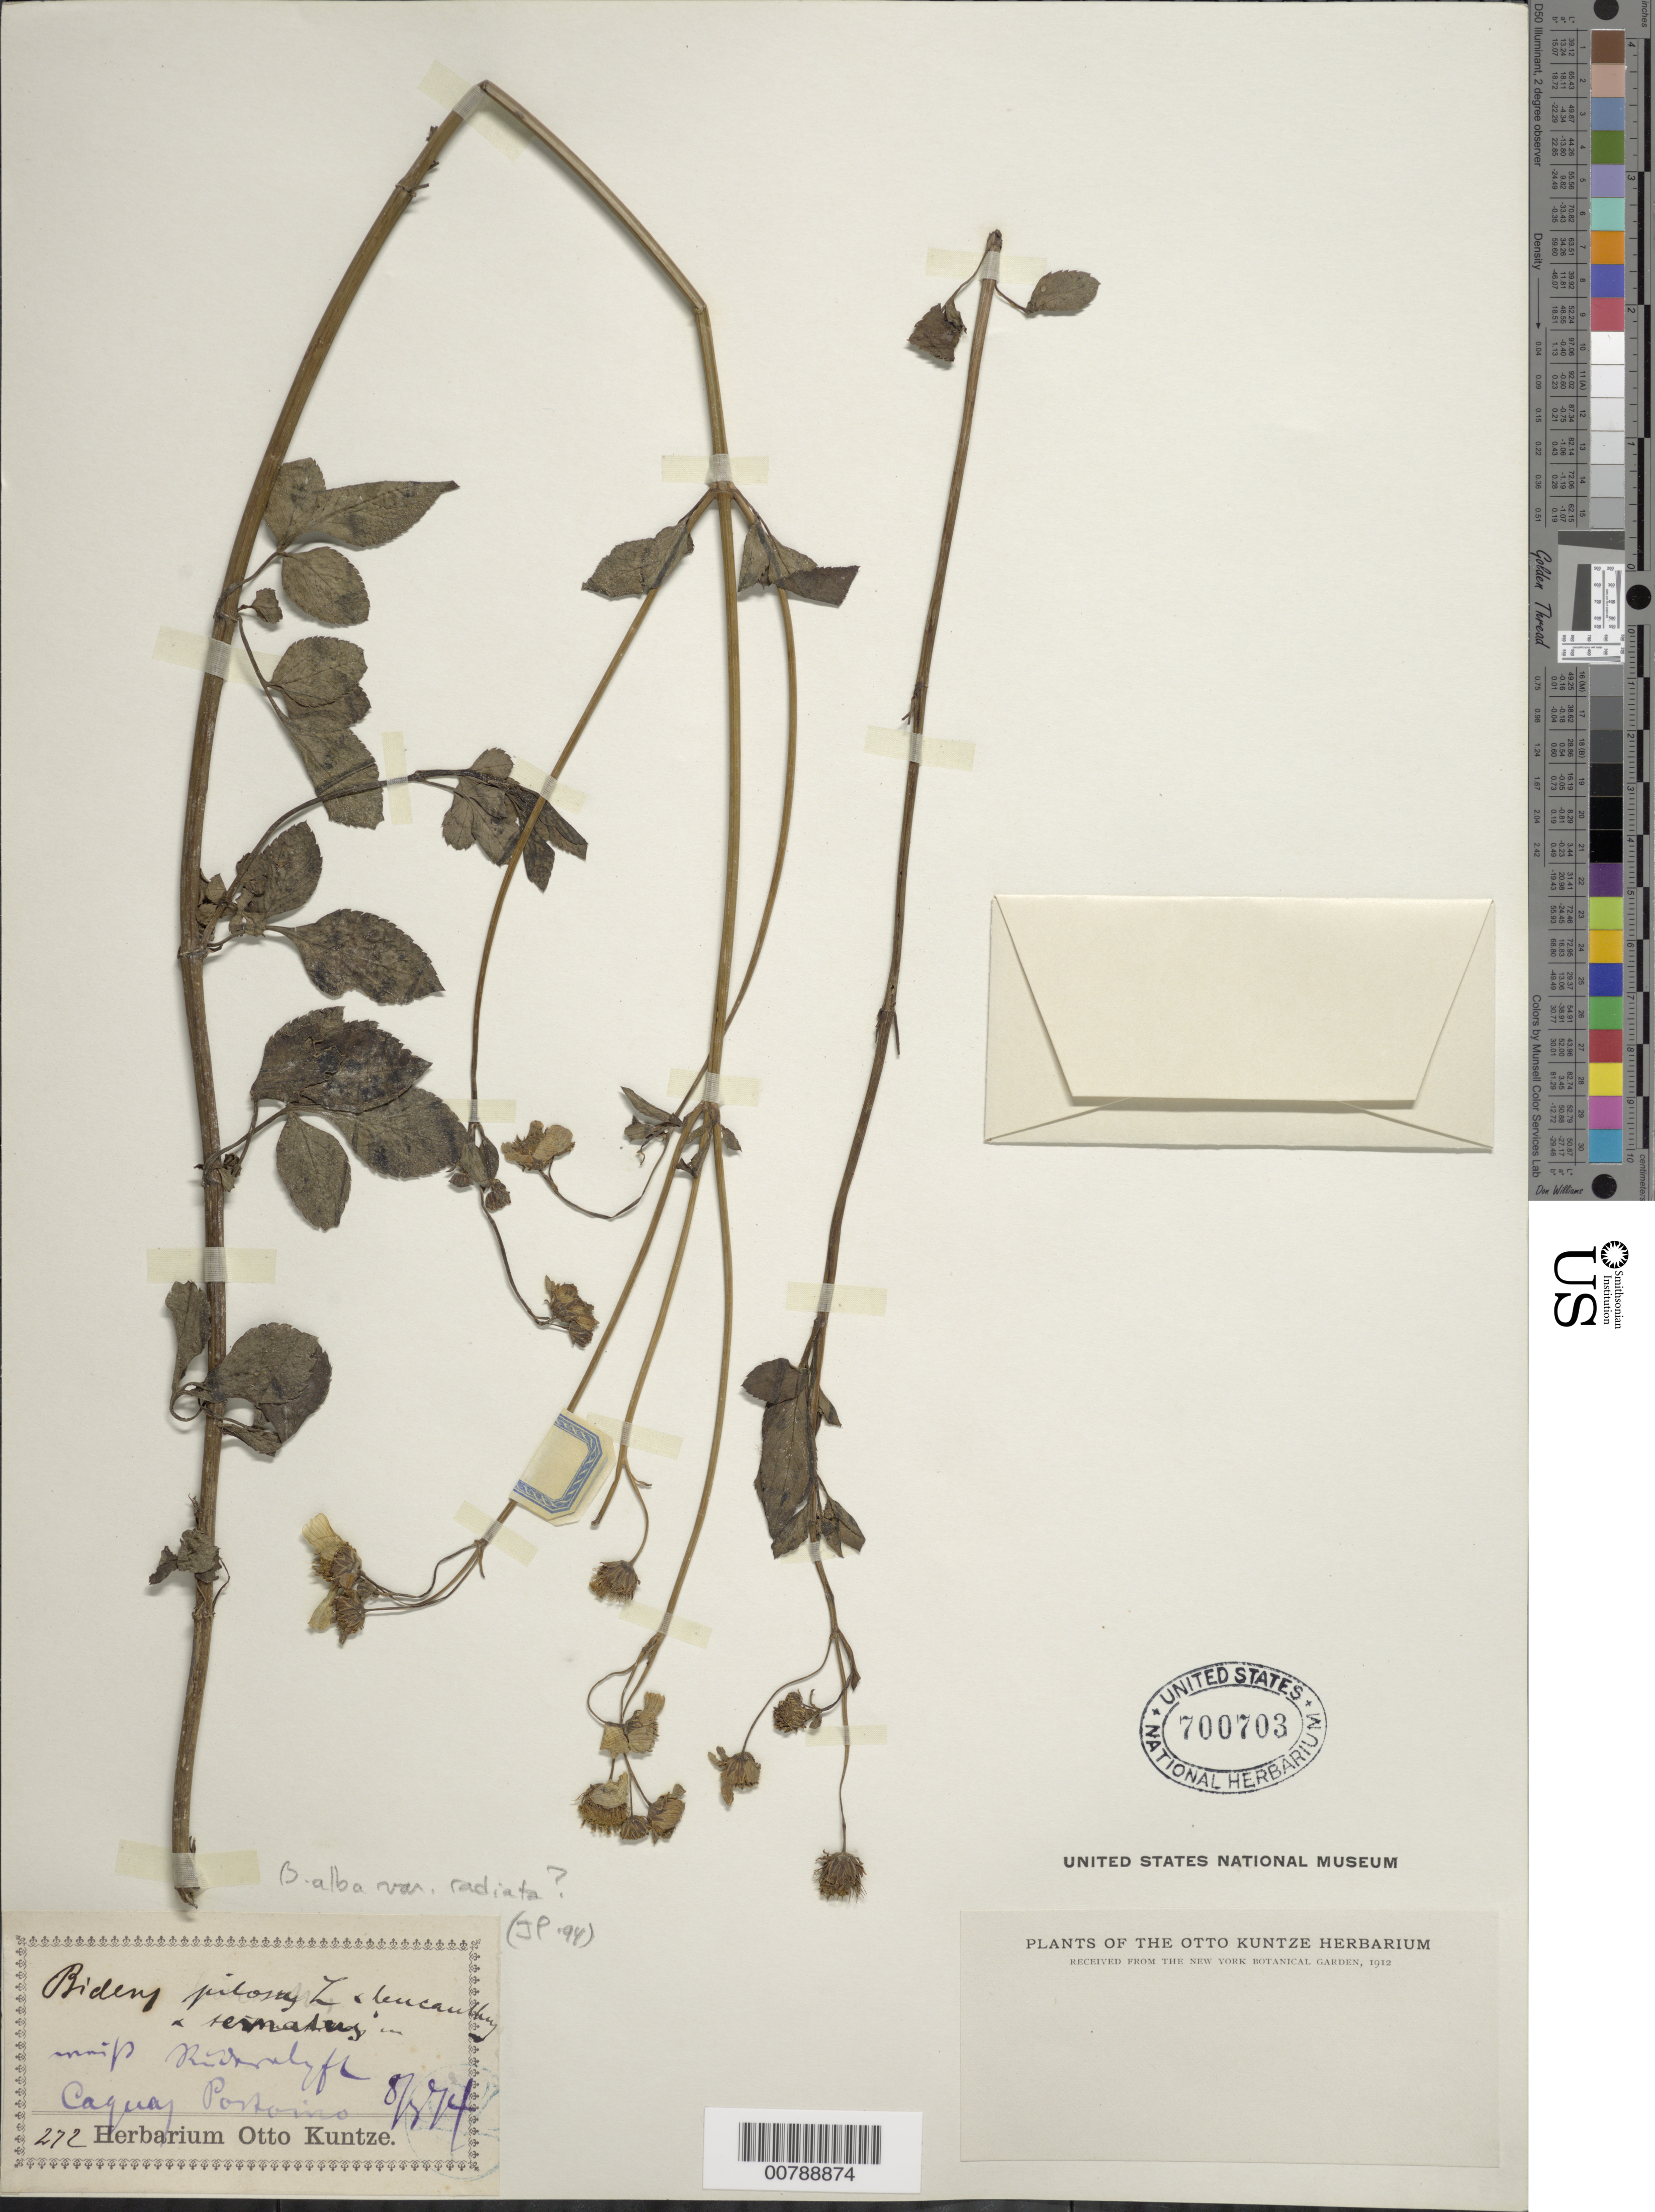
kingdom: Plantae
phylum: Tracheophyta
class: Magnoliopsida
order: Asterales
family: Asteraceae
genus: Bidens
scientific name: Bidens alba var. radiata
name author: (Sch. Bip.) R.E. Ballard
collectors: C.E.O. Kuntze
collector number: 272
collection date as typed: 1874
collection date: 1874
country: Puerto Rico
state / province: Caguas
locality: Caguas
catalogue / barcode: US 700703